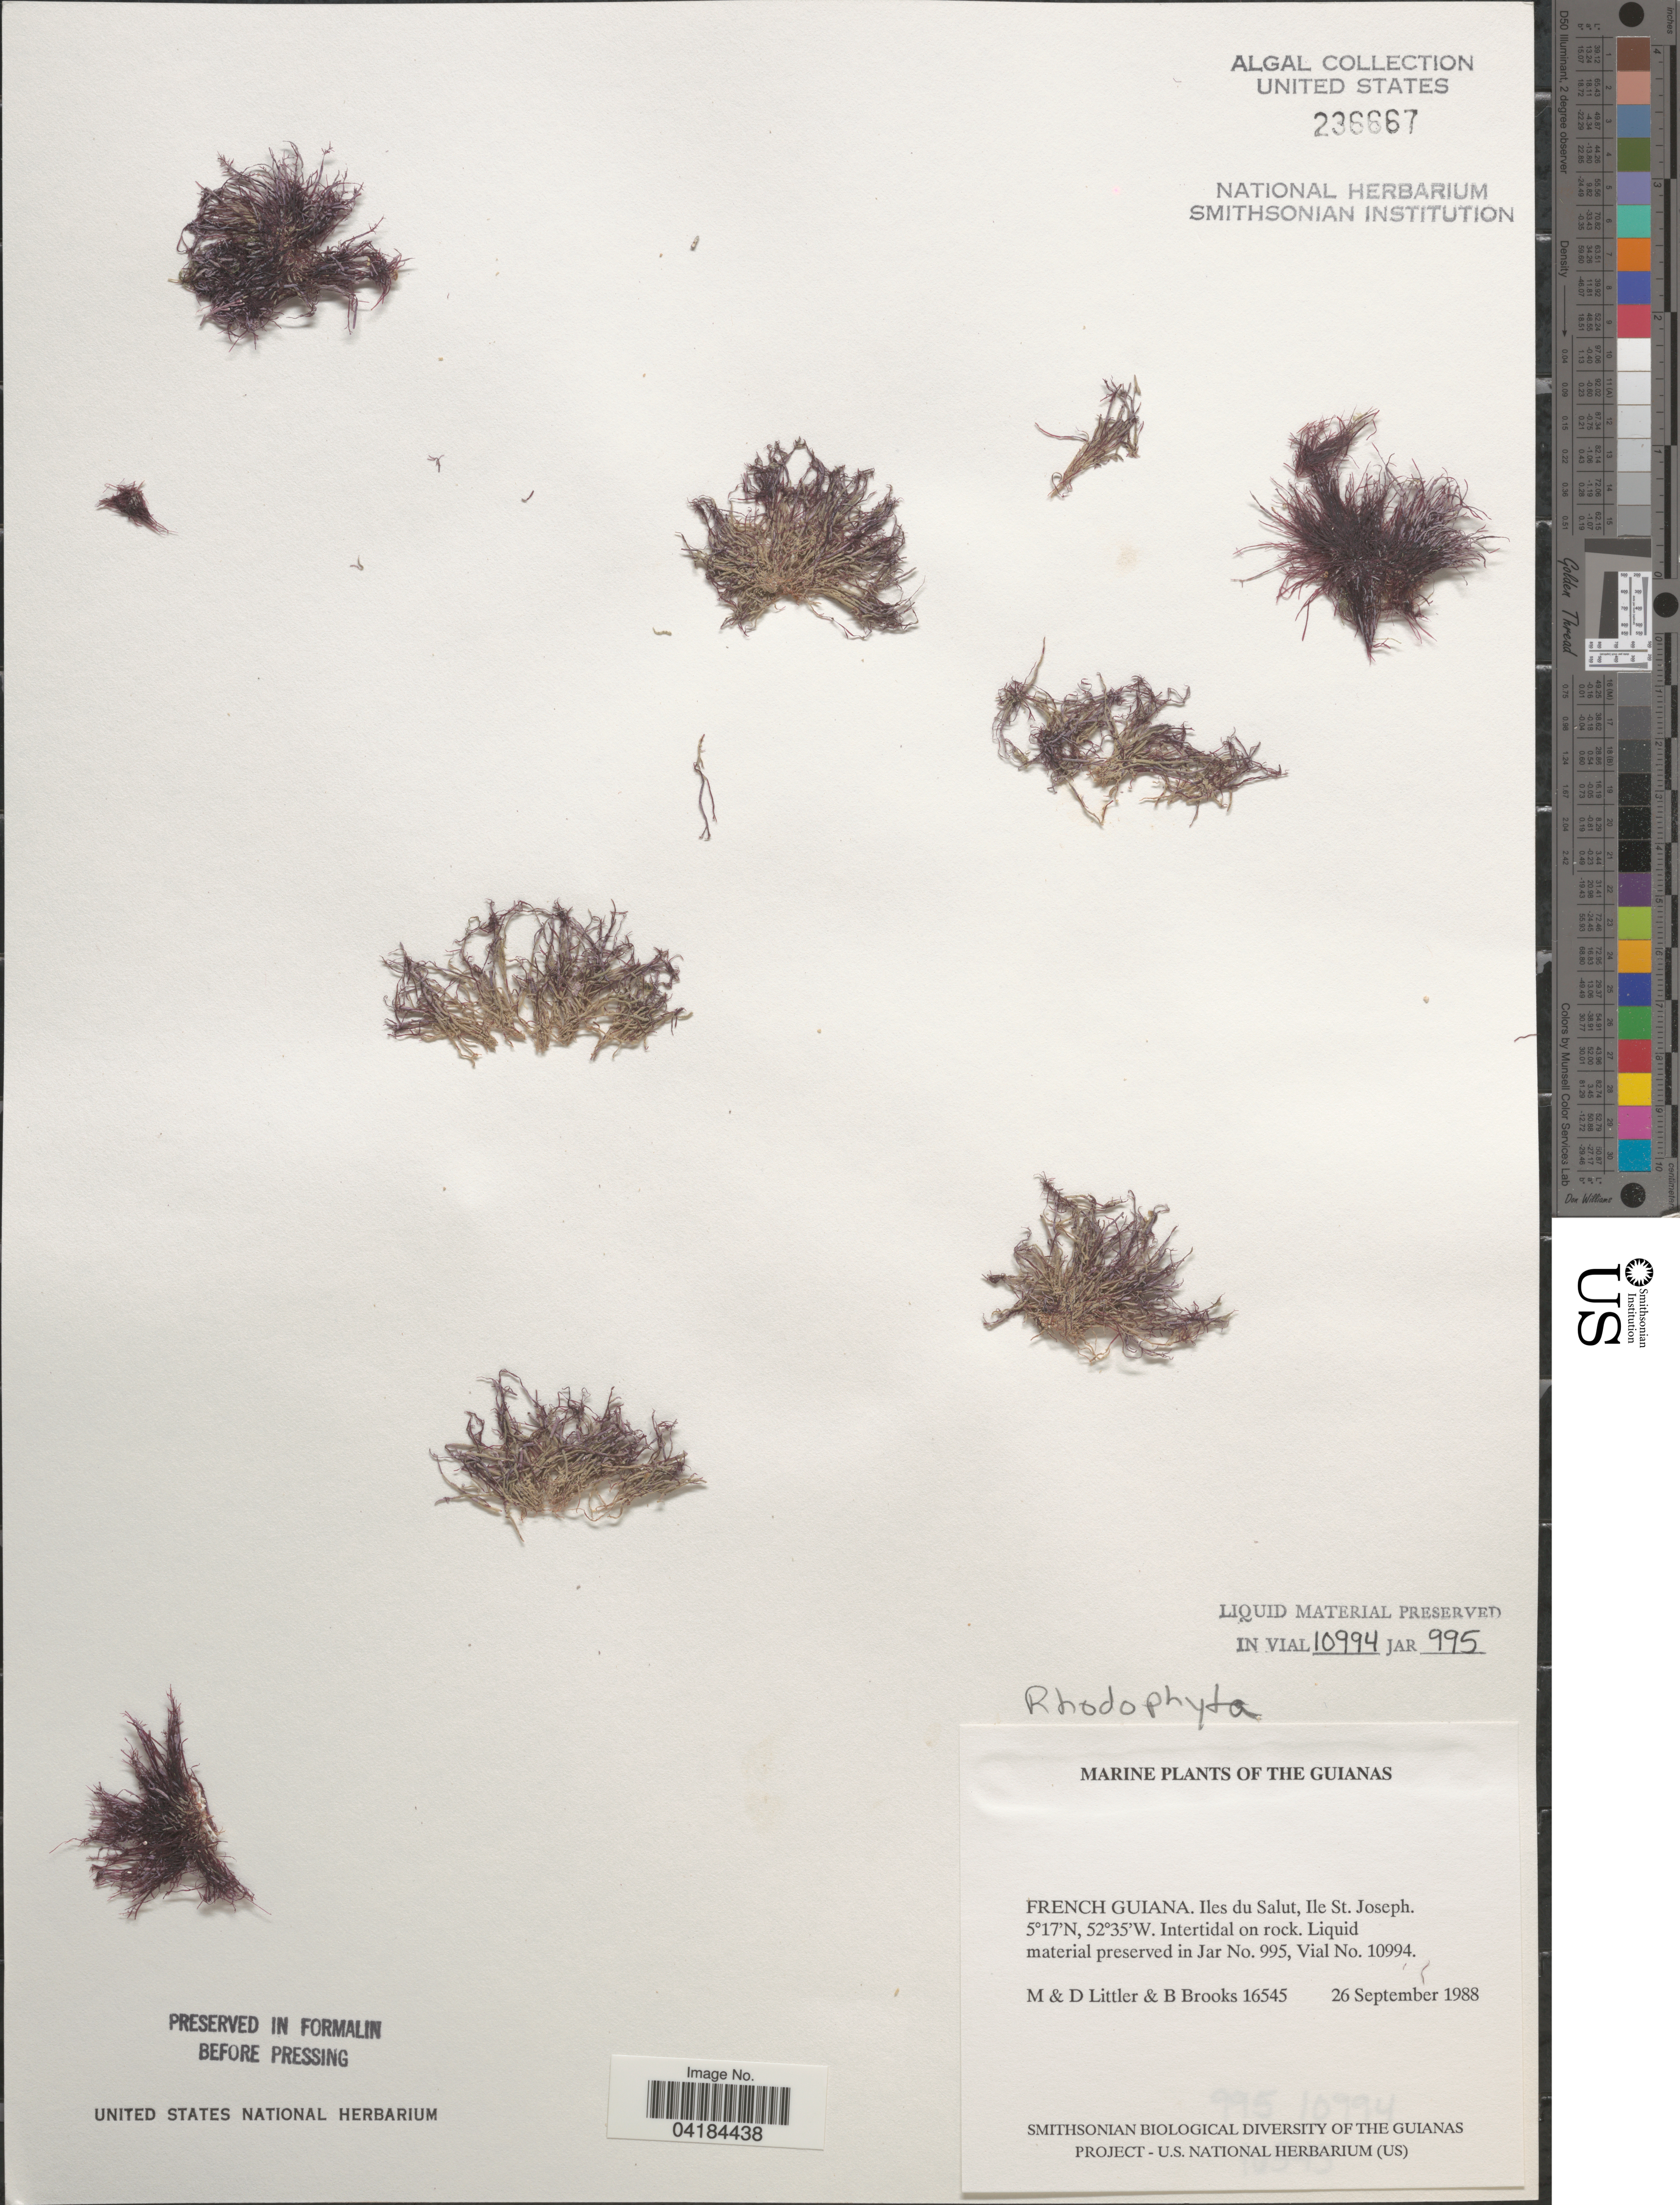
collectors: M. Littler, D. S. Littler & B. Brooks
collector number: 16545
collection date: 1988-09-26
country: French Guiana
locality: The Guianas. Iles du Salut, Ile St. Joseph.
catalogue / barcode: US 236667